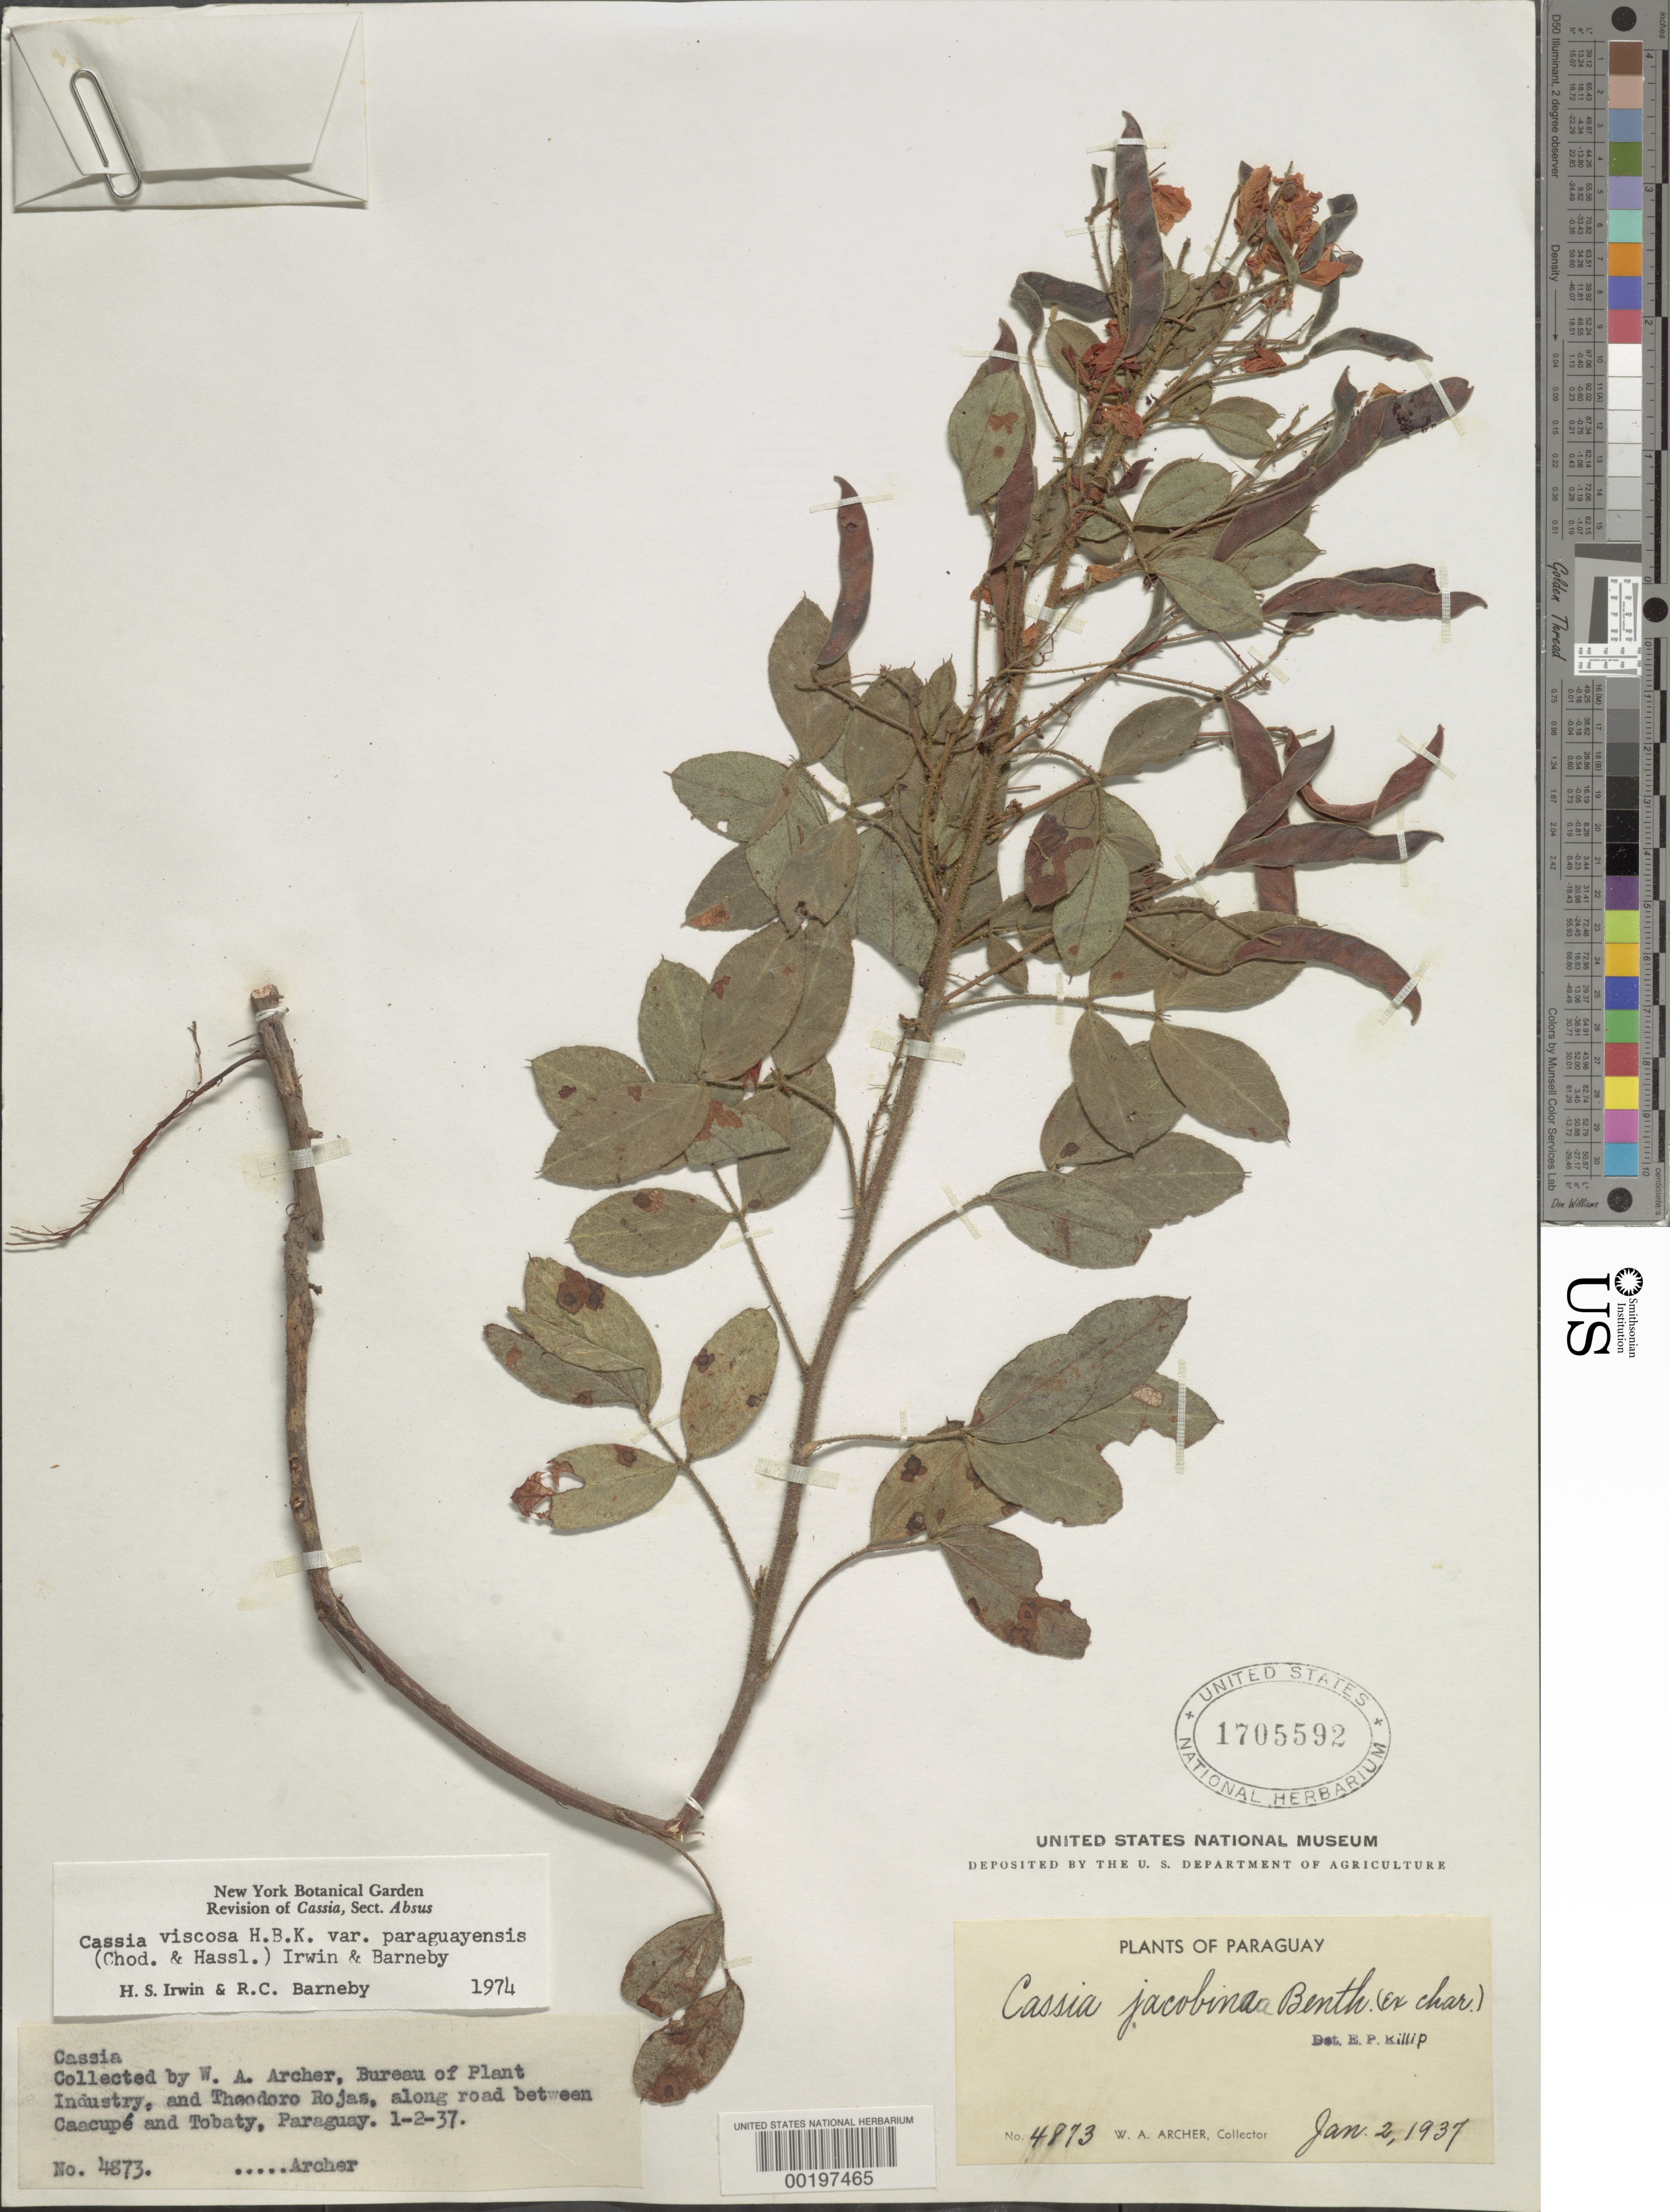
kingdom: Plantae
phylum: Tracheophyta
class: Magnoliopsida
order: Fabales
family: Fabaceae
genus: Chamaecrista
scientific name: Chamaecrista viscosa var. paraguayensis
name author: (Chodat & Hassl.) H.S. Irwin & Barneby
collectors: W. A. Archer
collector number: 4873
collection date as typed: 02 Jan 1937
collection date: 1937-01-02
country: Paraguay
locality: Between caacupe and tobaty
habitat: Along road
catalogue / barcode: US 1705592